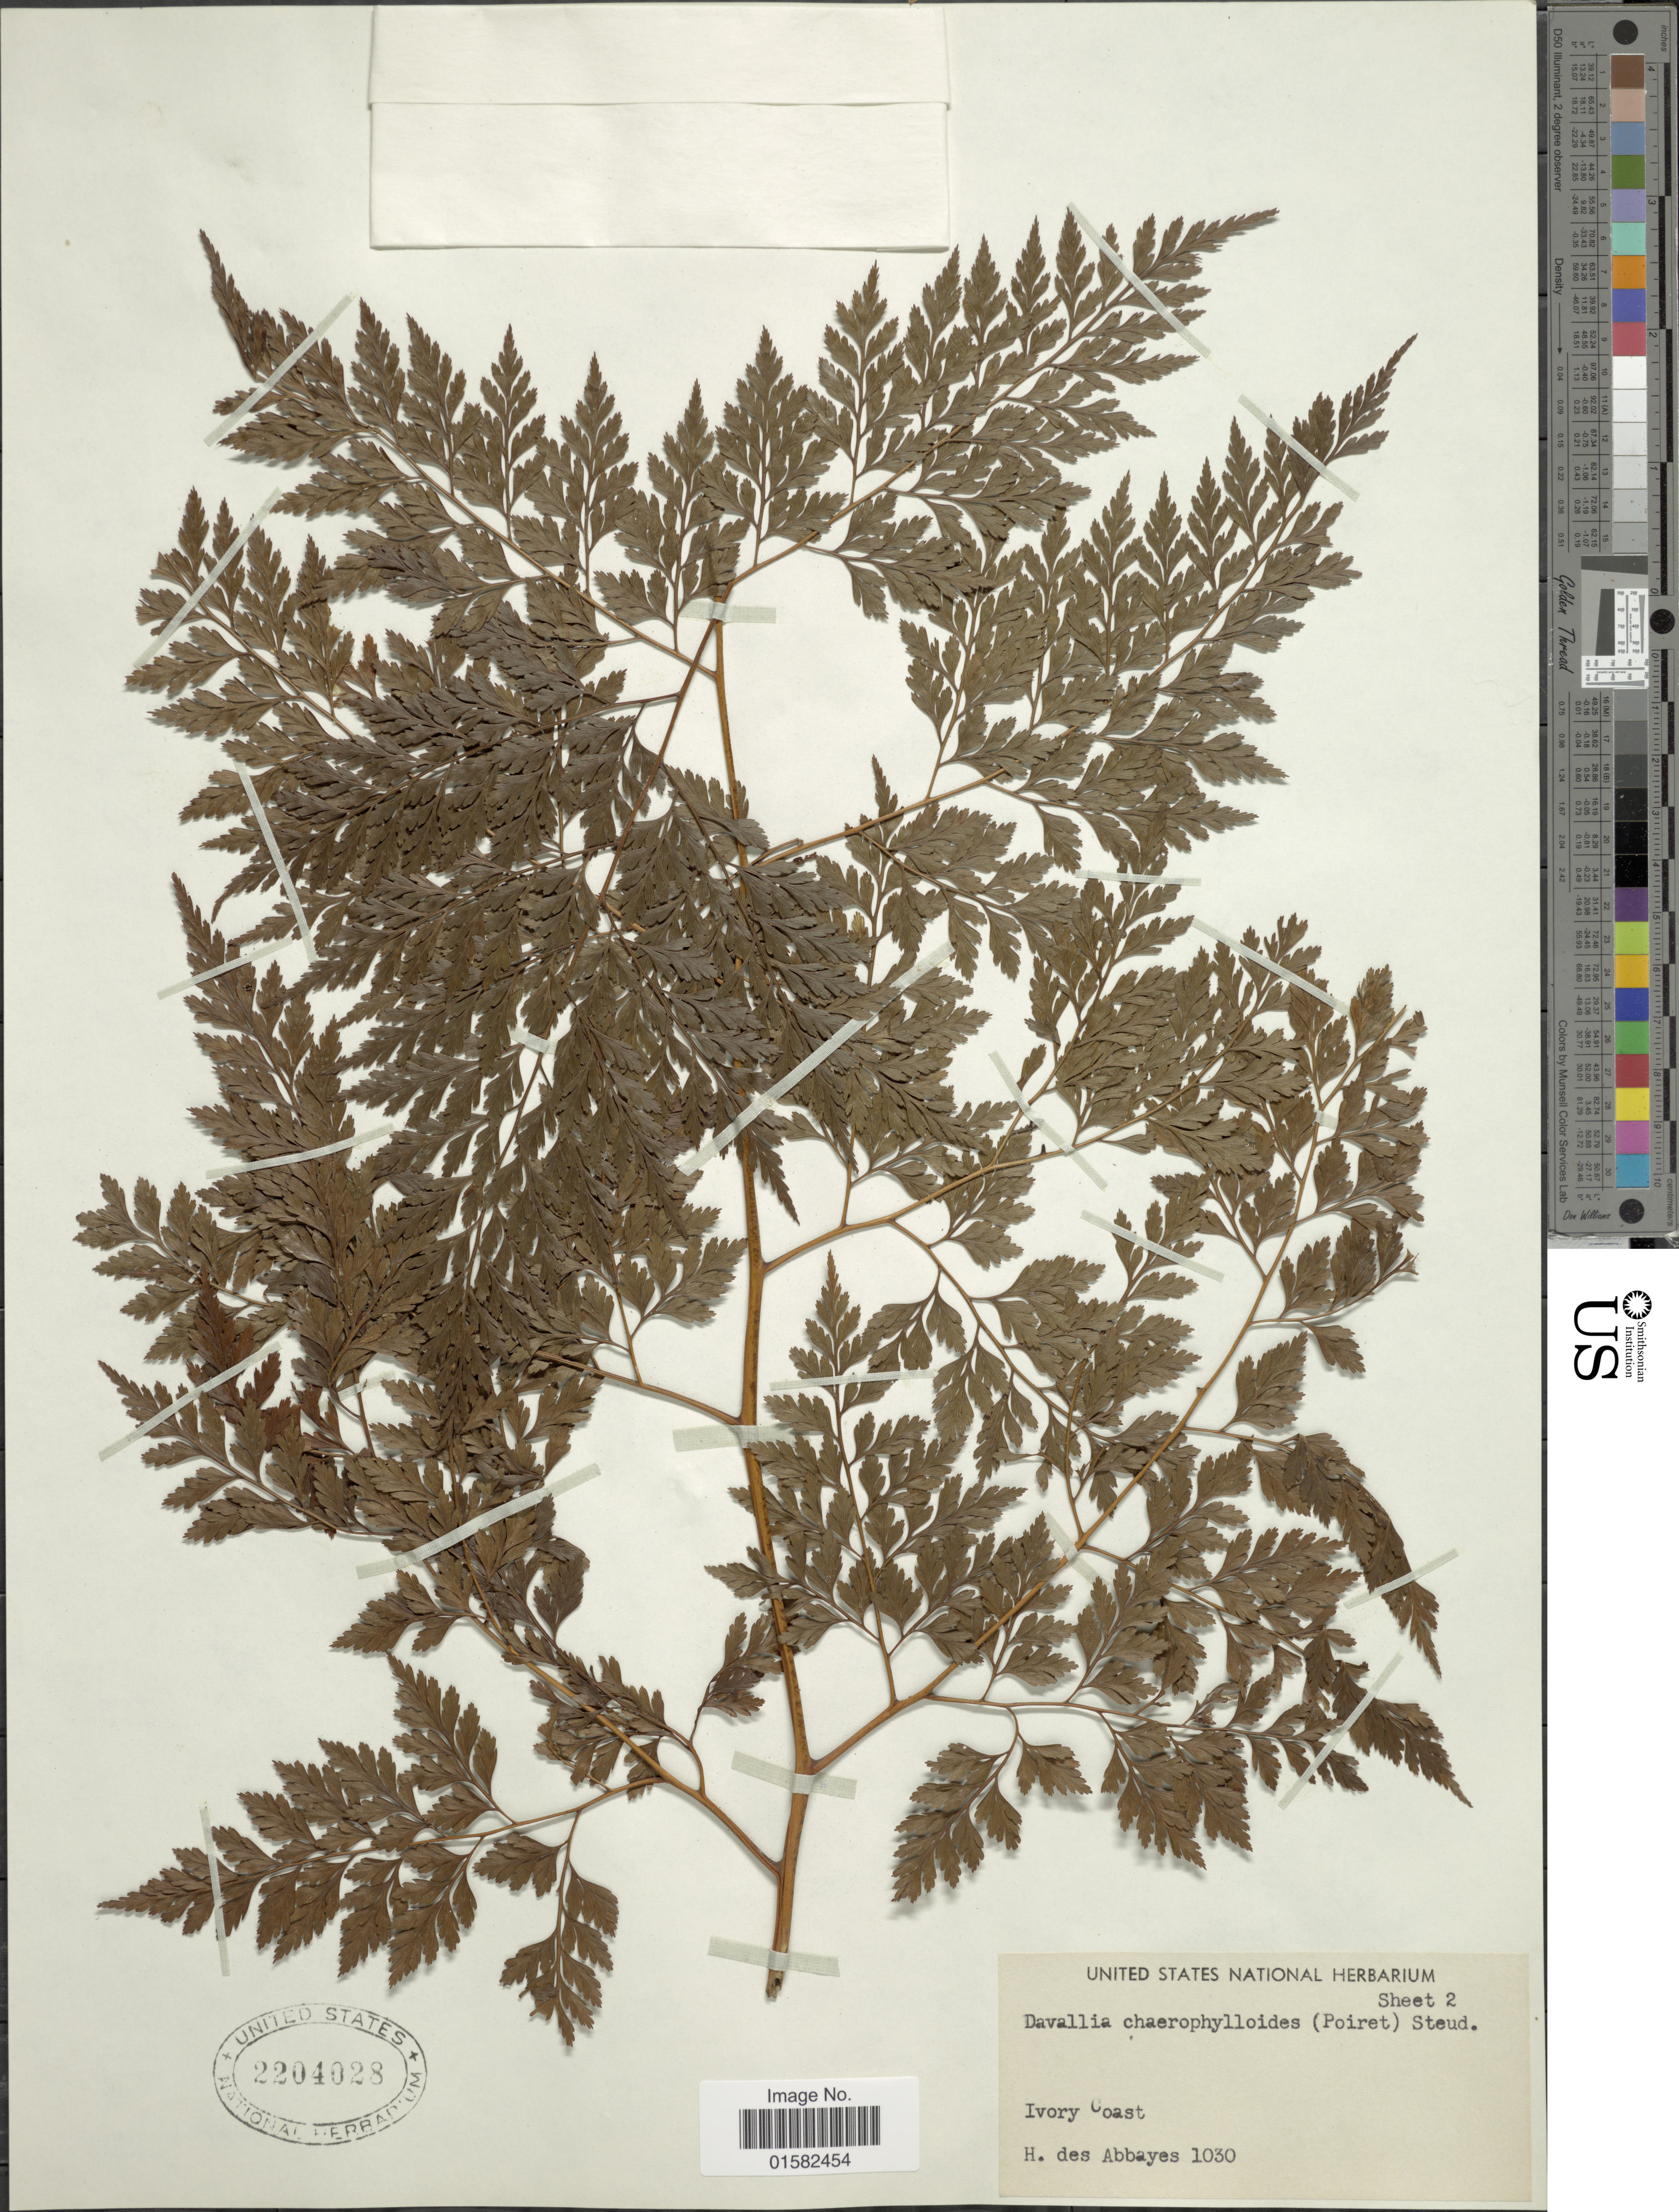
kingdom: Plantae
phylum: Tracheophyta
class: Polypodiopsida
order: Polypodiales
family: Davalliaceae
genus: Wibelia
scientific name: Wibelia chaerophylloides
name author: (Poir.) M. Kato & Tsutsumi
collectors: H. R. Abbayes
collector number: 1030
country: Ivory Coast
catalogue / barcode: US 2204028